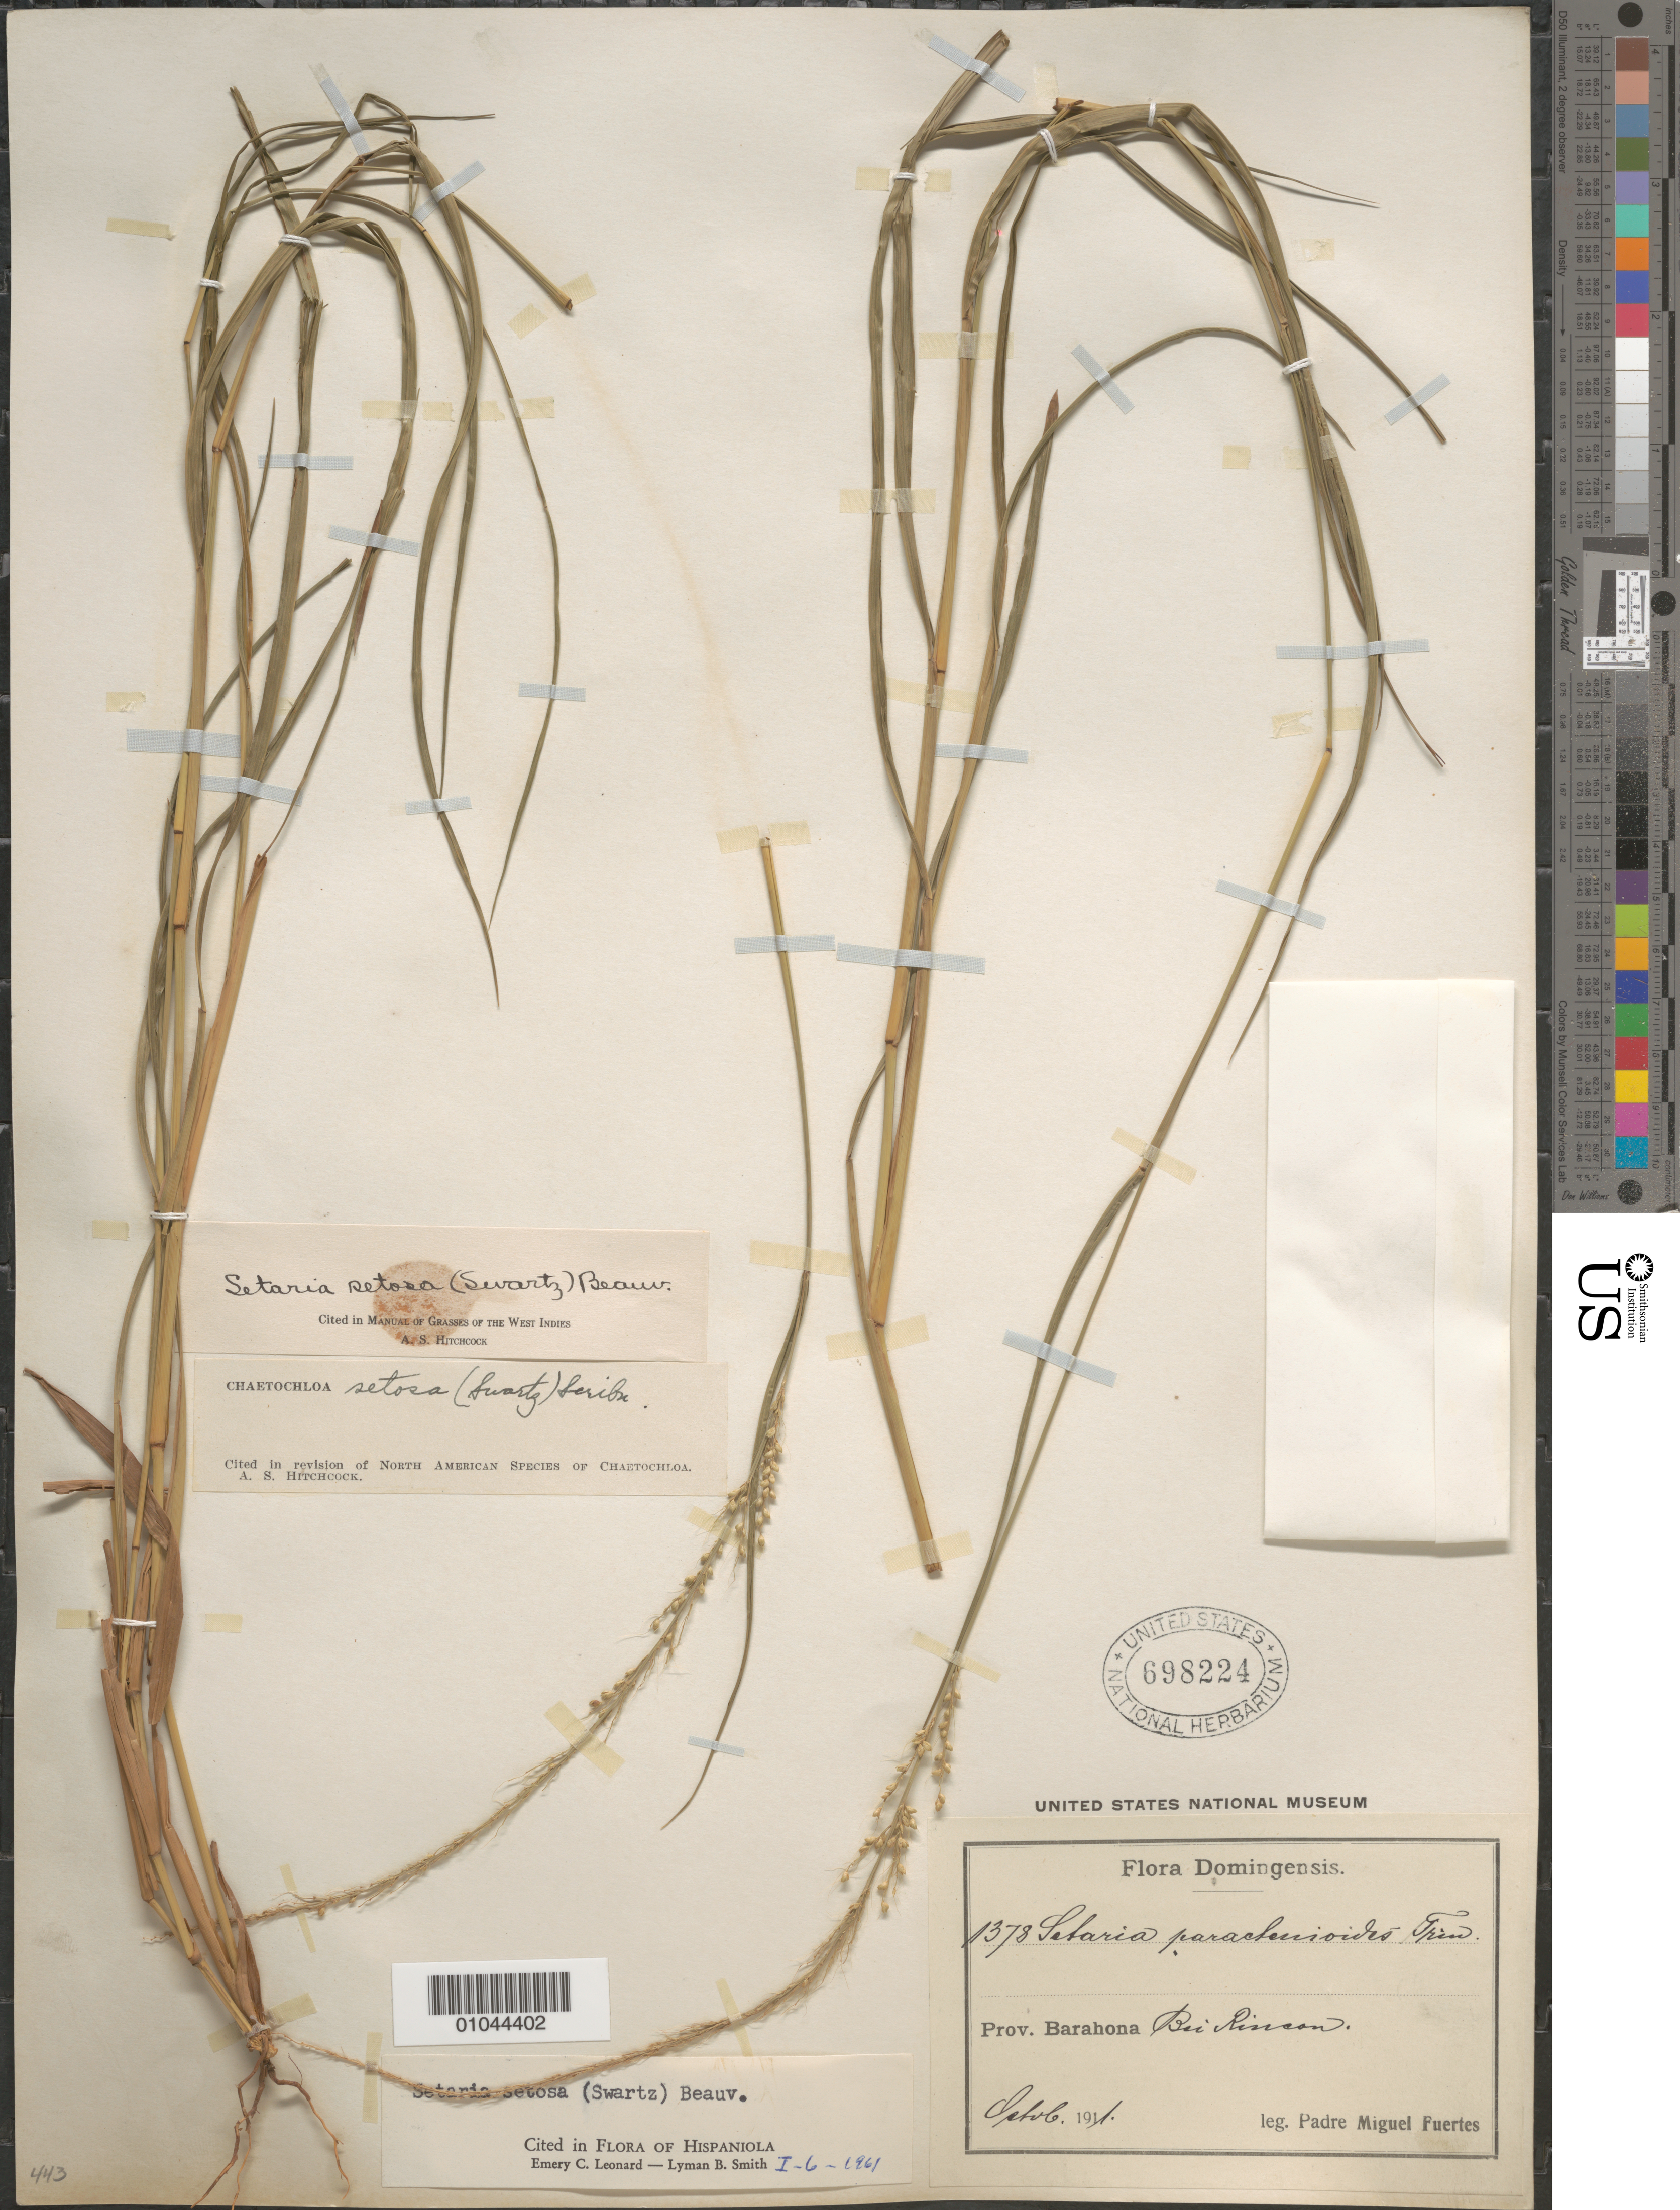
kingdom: Plantae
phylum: Tracheophyta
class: Liliopsida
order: Poales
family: Poaceae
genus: Setaria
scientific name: Setaria setosa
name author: (Sw.) P. Beauv.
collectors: M. D. Fuertes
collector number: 1378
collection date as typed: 06 Sep 1911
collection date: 1911-09-06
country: Dominican Republic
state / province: Barahona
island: Hispaniola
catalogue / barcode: US 698224